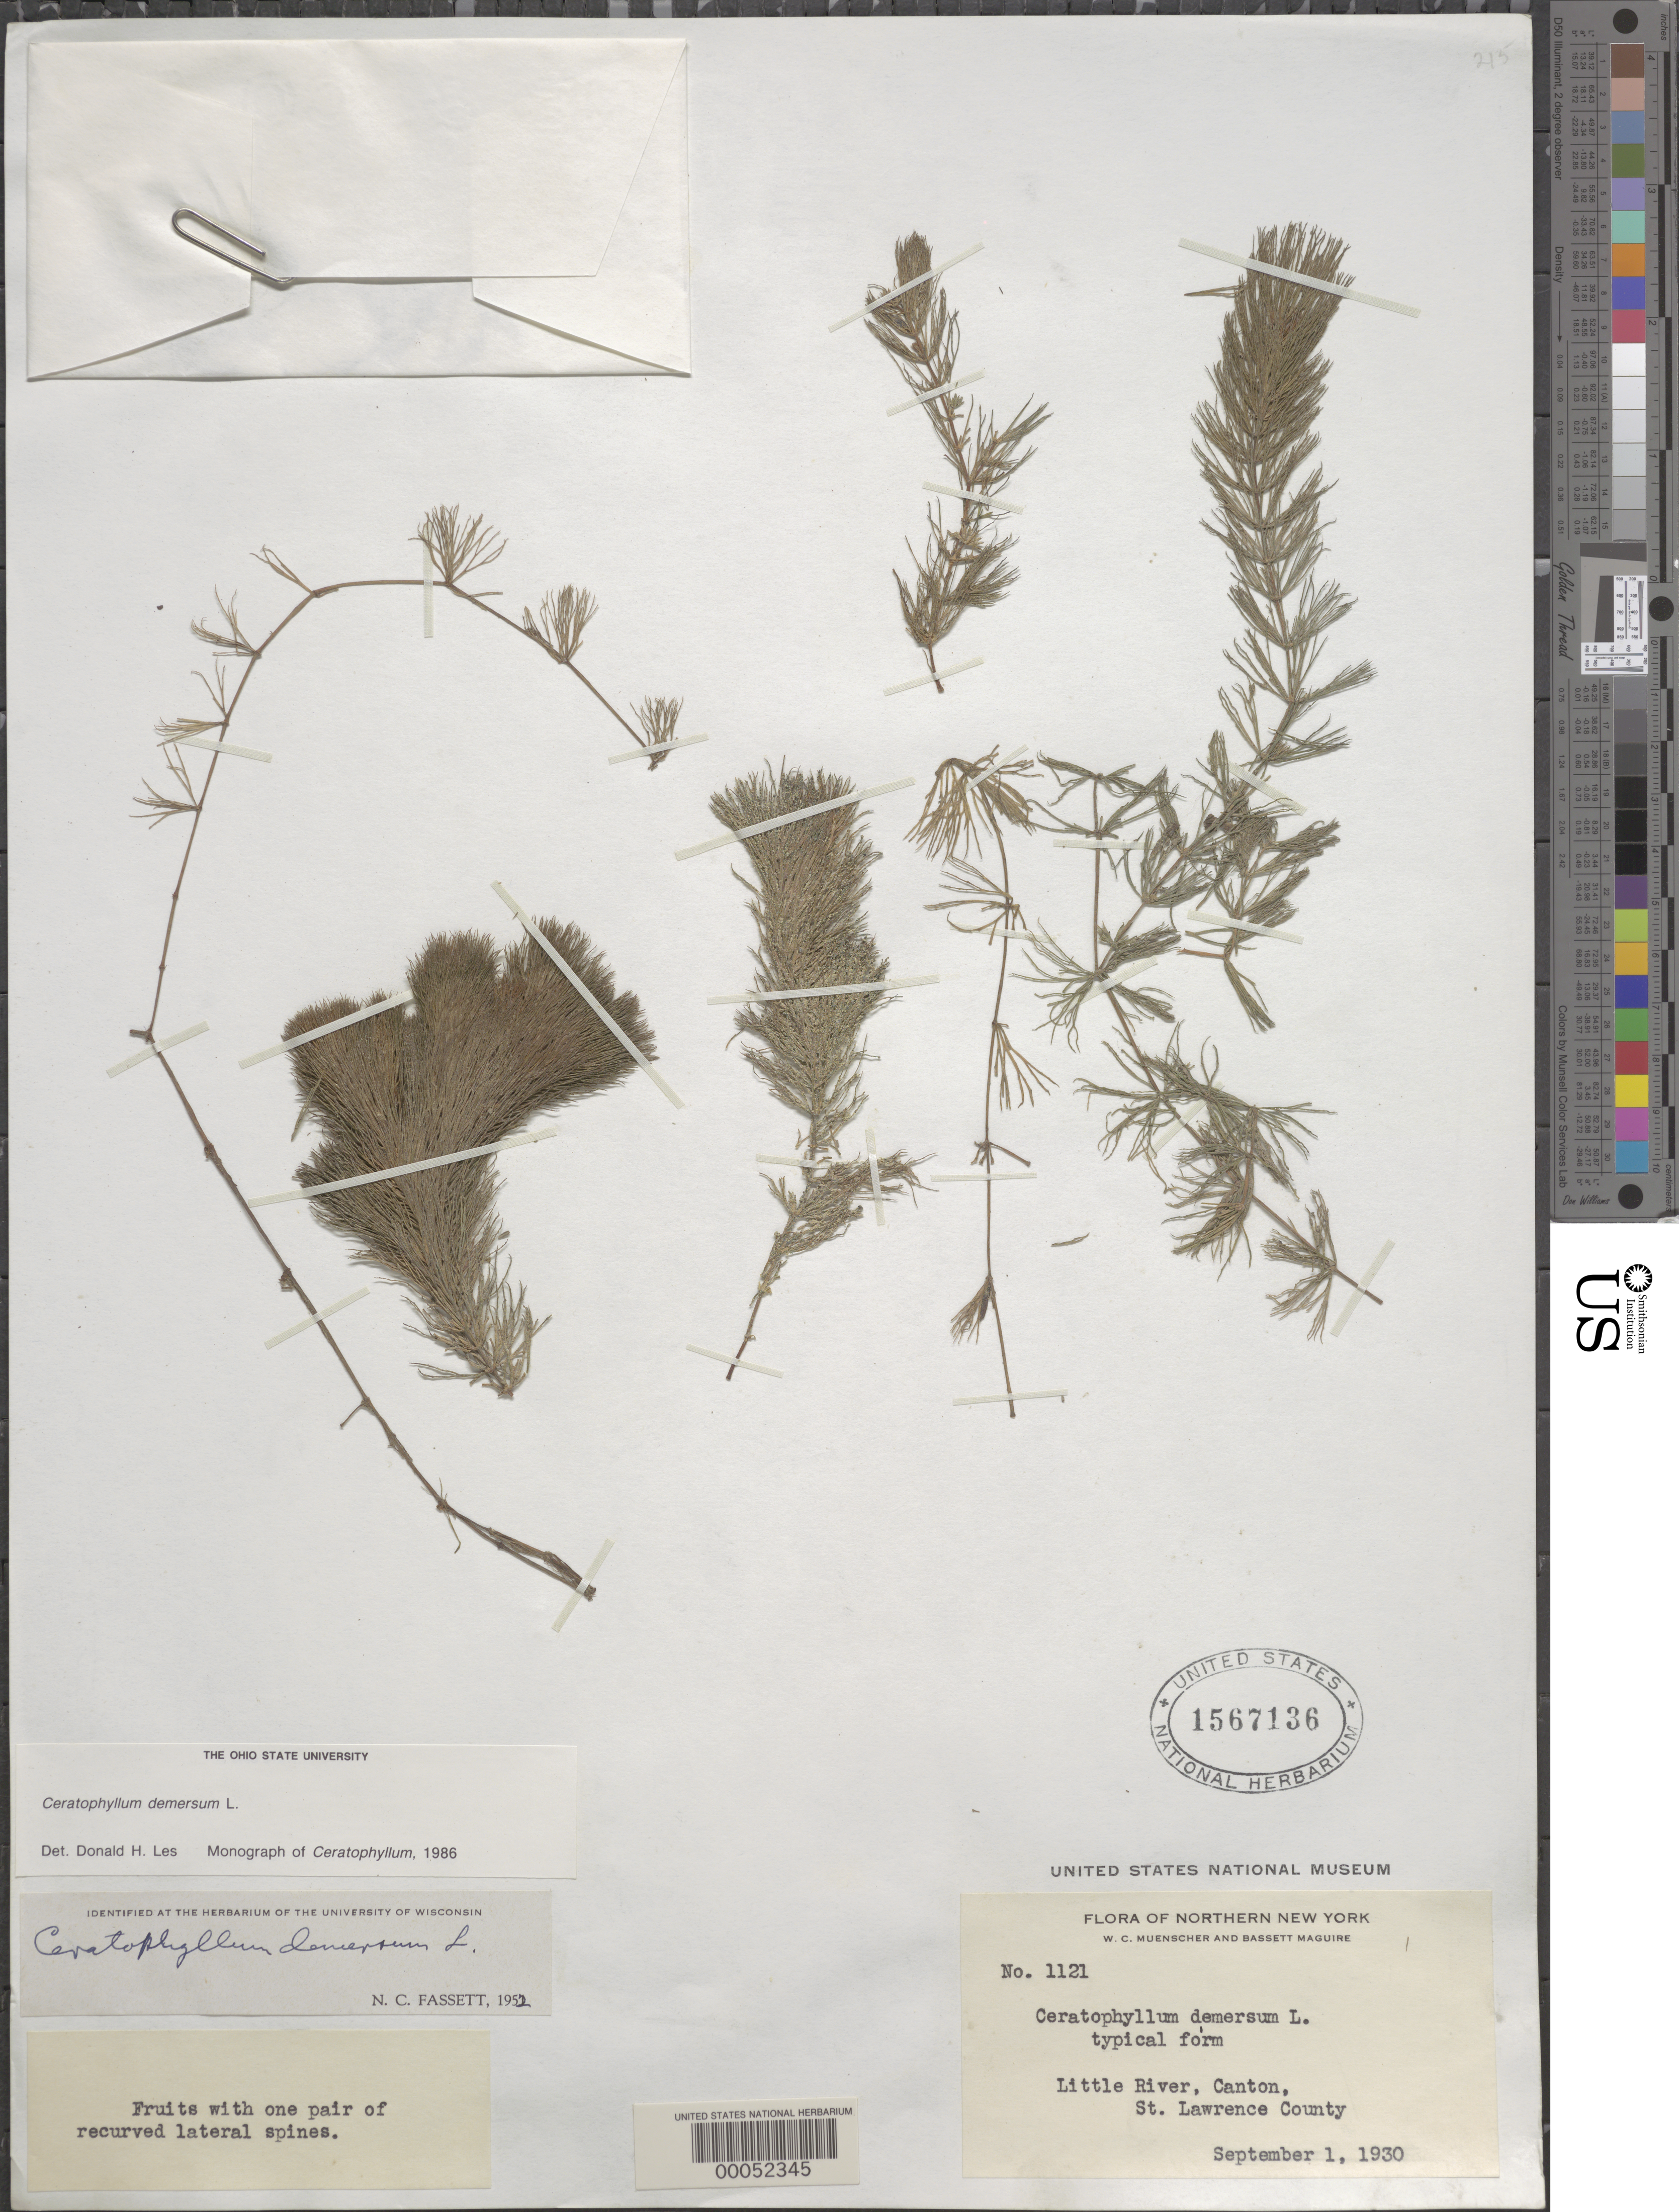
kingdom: Plantae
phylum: Tracheophyta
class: Magnoliopsida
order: Ceratophyllales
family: Ceratophyllaceae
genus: Ceratophyllum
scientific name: Ceratophyllum demersum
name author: L.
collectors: W. Muenscher & B. Maguire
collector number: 1121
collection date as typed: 01 Sep 1930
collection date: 1930-09-01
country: United States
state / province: New York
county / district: St. Lawrence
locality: Little river, canton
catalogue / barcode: US 1567136